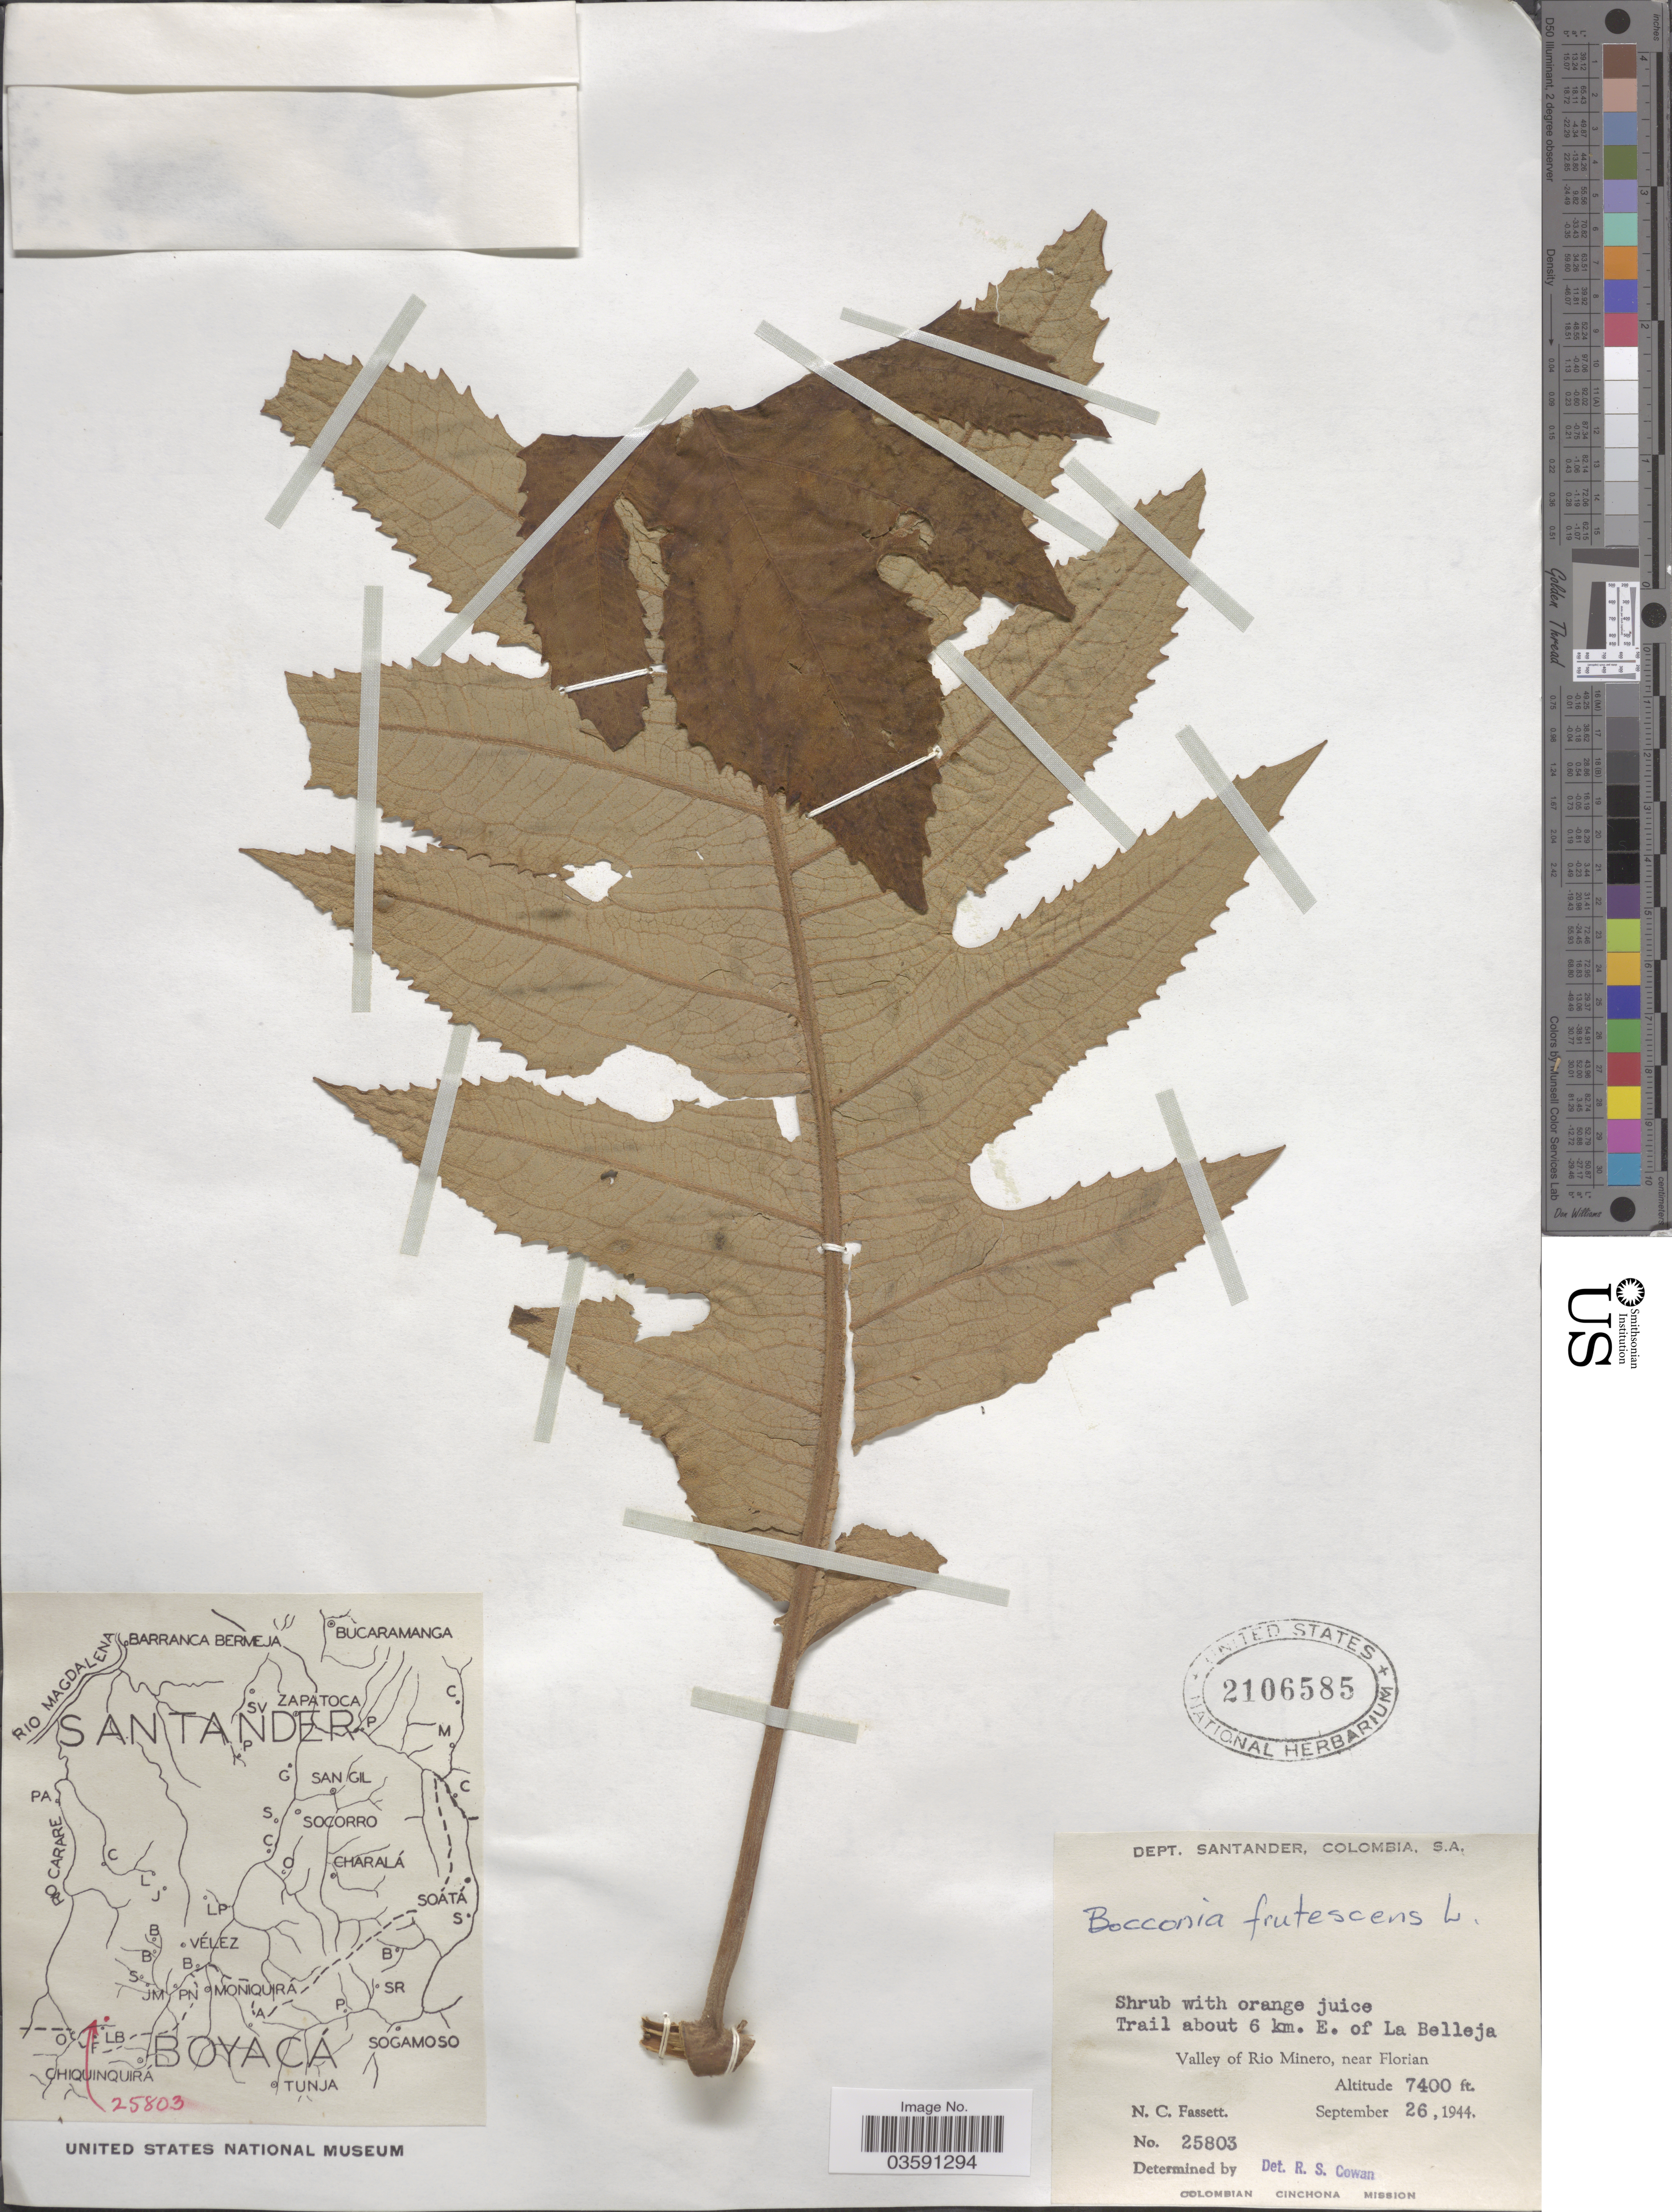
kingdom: Plantae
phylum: Tracheophyta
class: Magnoliopsida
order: Ranunculales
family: Papaveraceae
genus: Bocconia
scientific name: Bocconia integrifolia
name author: Bonpl.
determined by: Strong, Mark T., (BOT), Smithsonian Institution - National Museum of Natural History (UNITED STATES)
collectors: N. C. Fassett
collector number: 25803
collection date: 1944-09-26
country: Colombia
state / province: Santander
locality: Dept. Santander. Trail about 6 km. E. of La Belleja. Valley of Rio Minero, near Florian.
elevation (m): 2256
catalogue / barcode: US 2106585